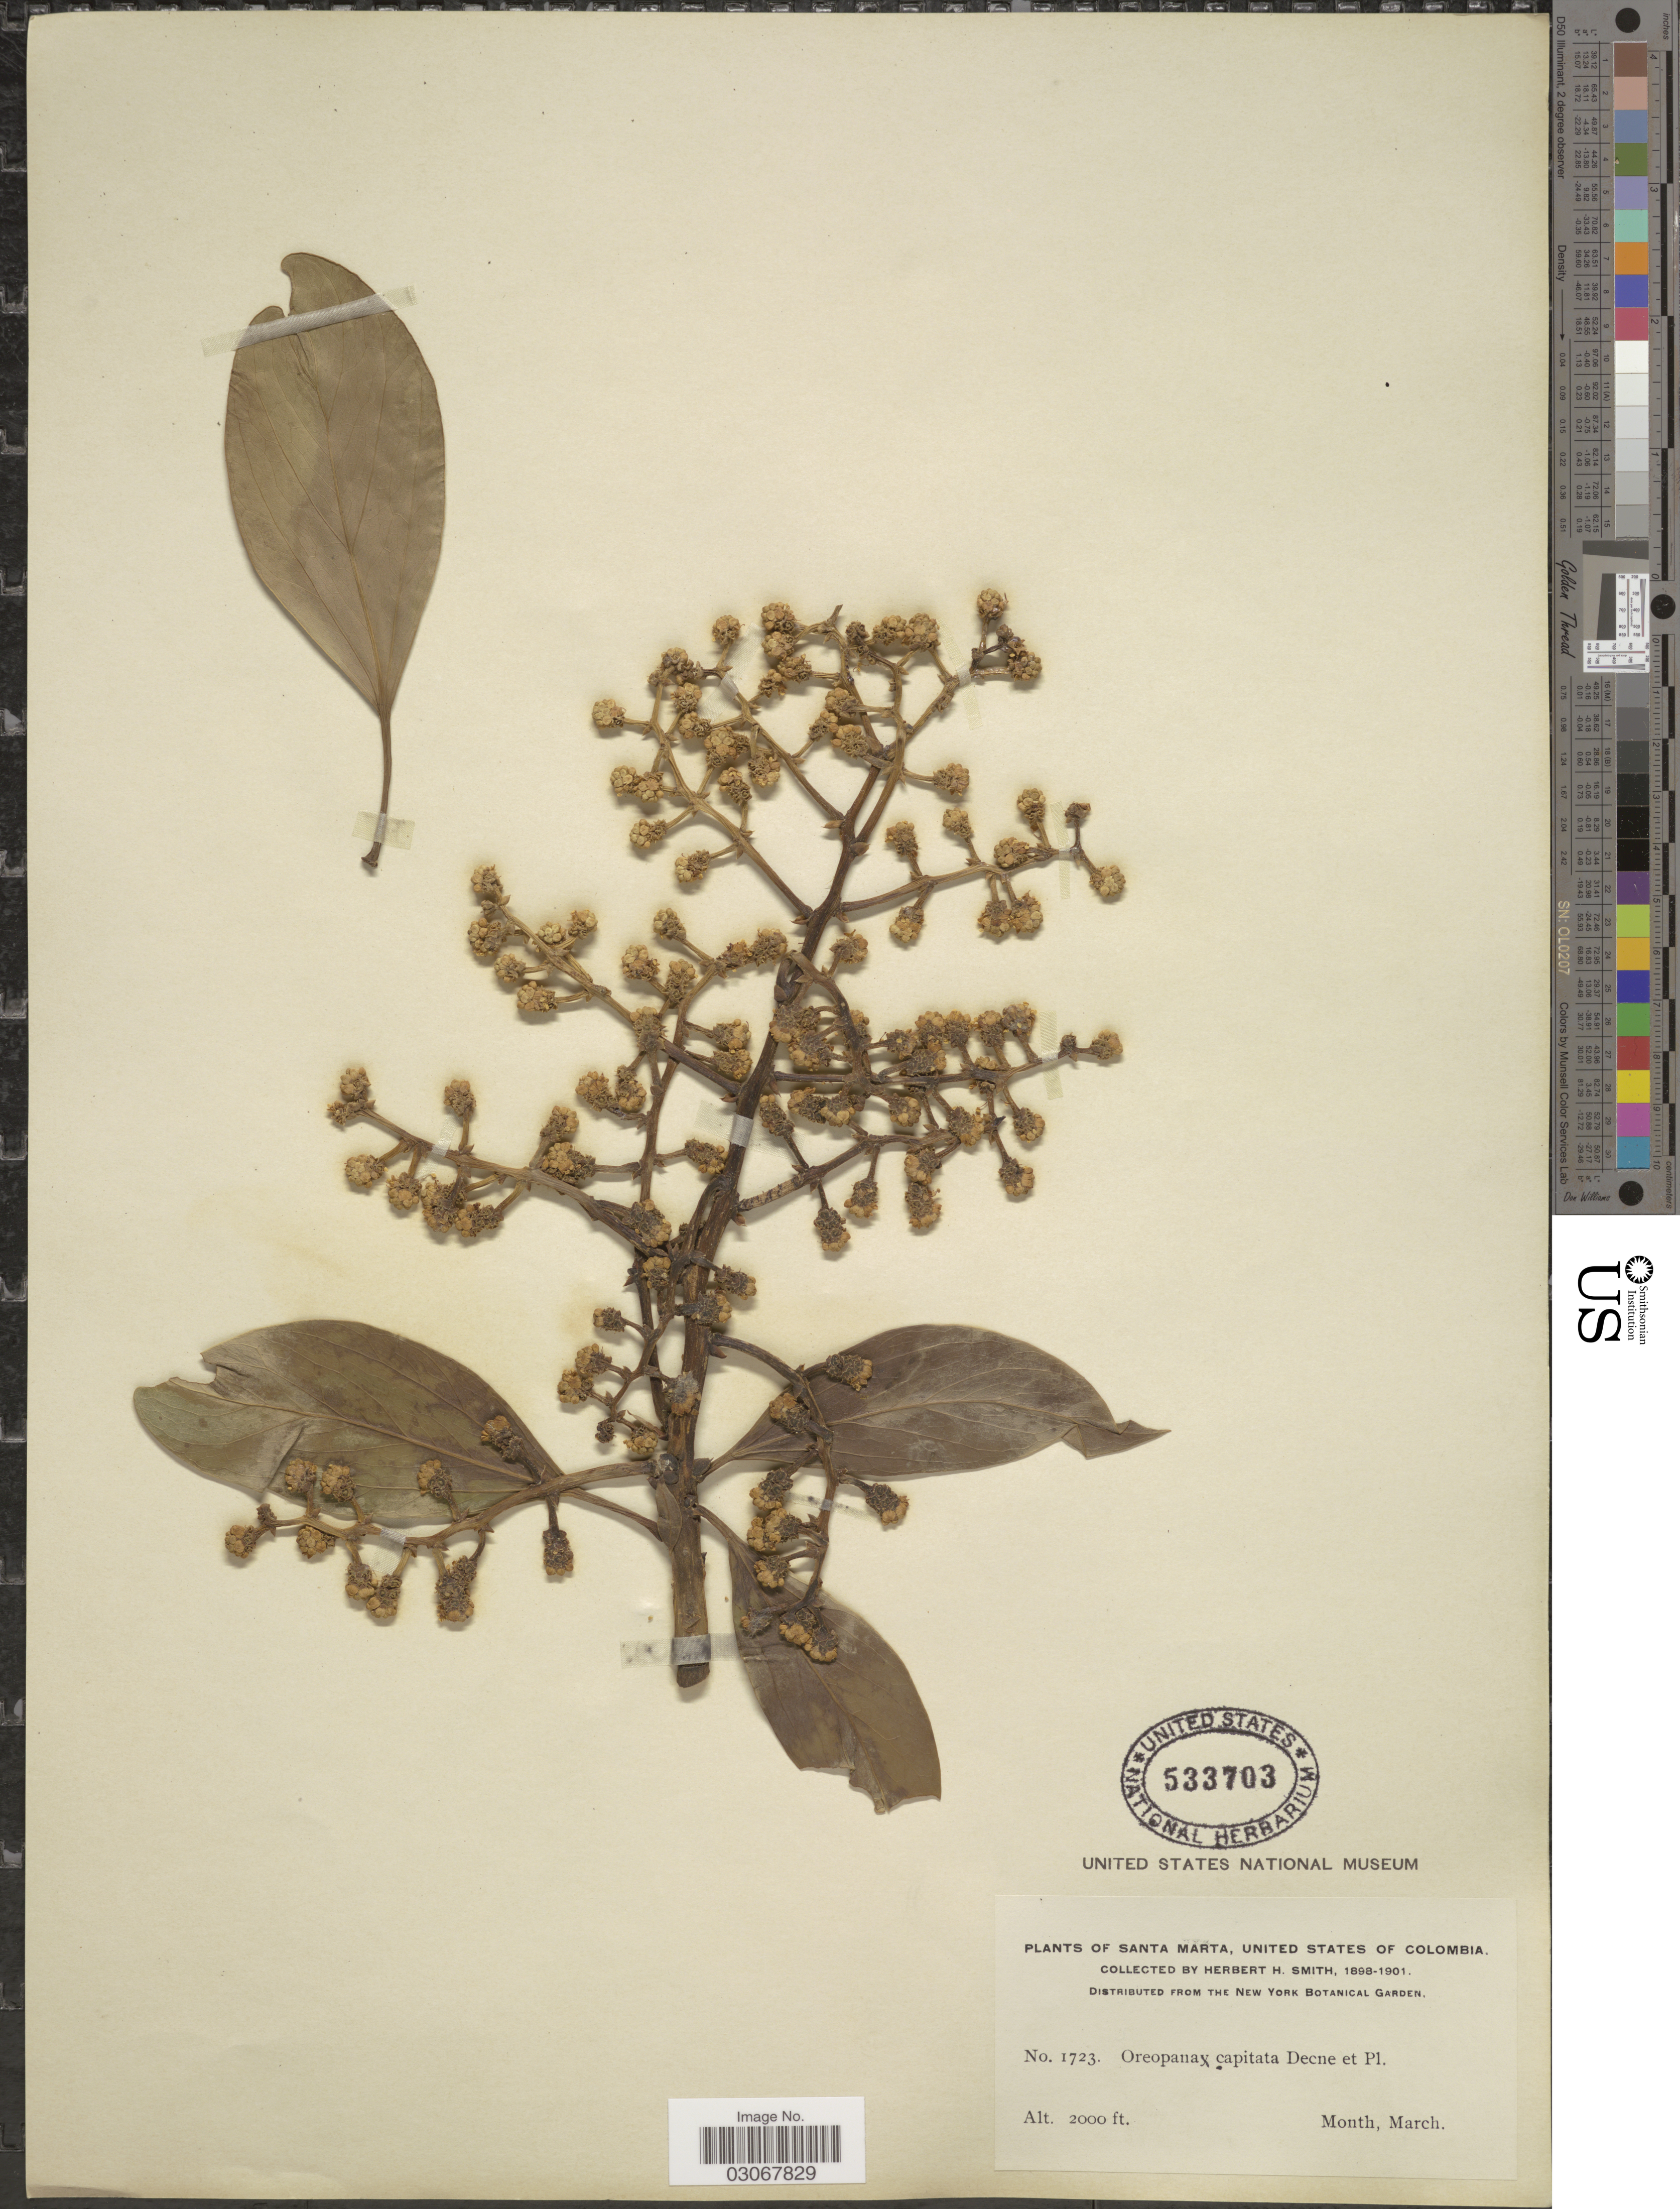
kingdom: Plantae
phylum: Tracheophyta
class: Magnoliopsida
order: Apiales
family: Araliaceae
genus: Oreopanax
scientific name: Oreopanax capitatus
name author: (Jacq.) Decne. & Planch.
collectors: Herbert H. Smith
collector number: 1723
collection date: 1898-03/1901-03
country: Colombia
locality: Santa Marta, United States of Colombia.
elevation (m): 610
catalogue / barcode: US 533703